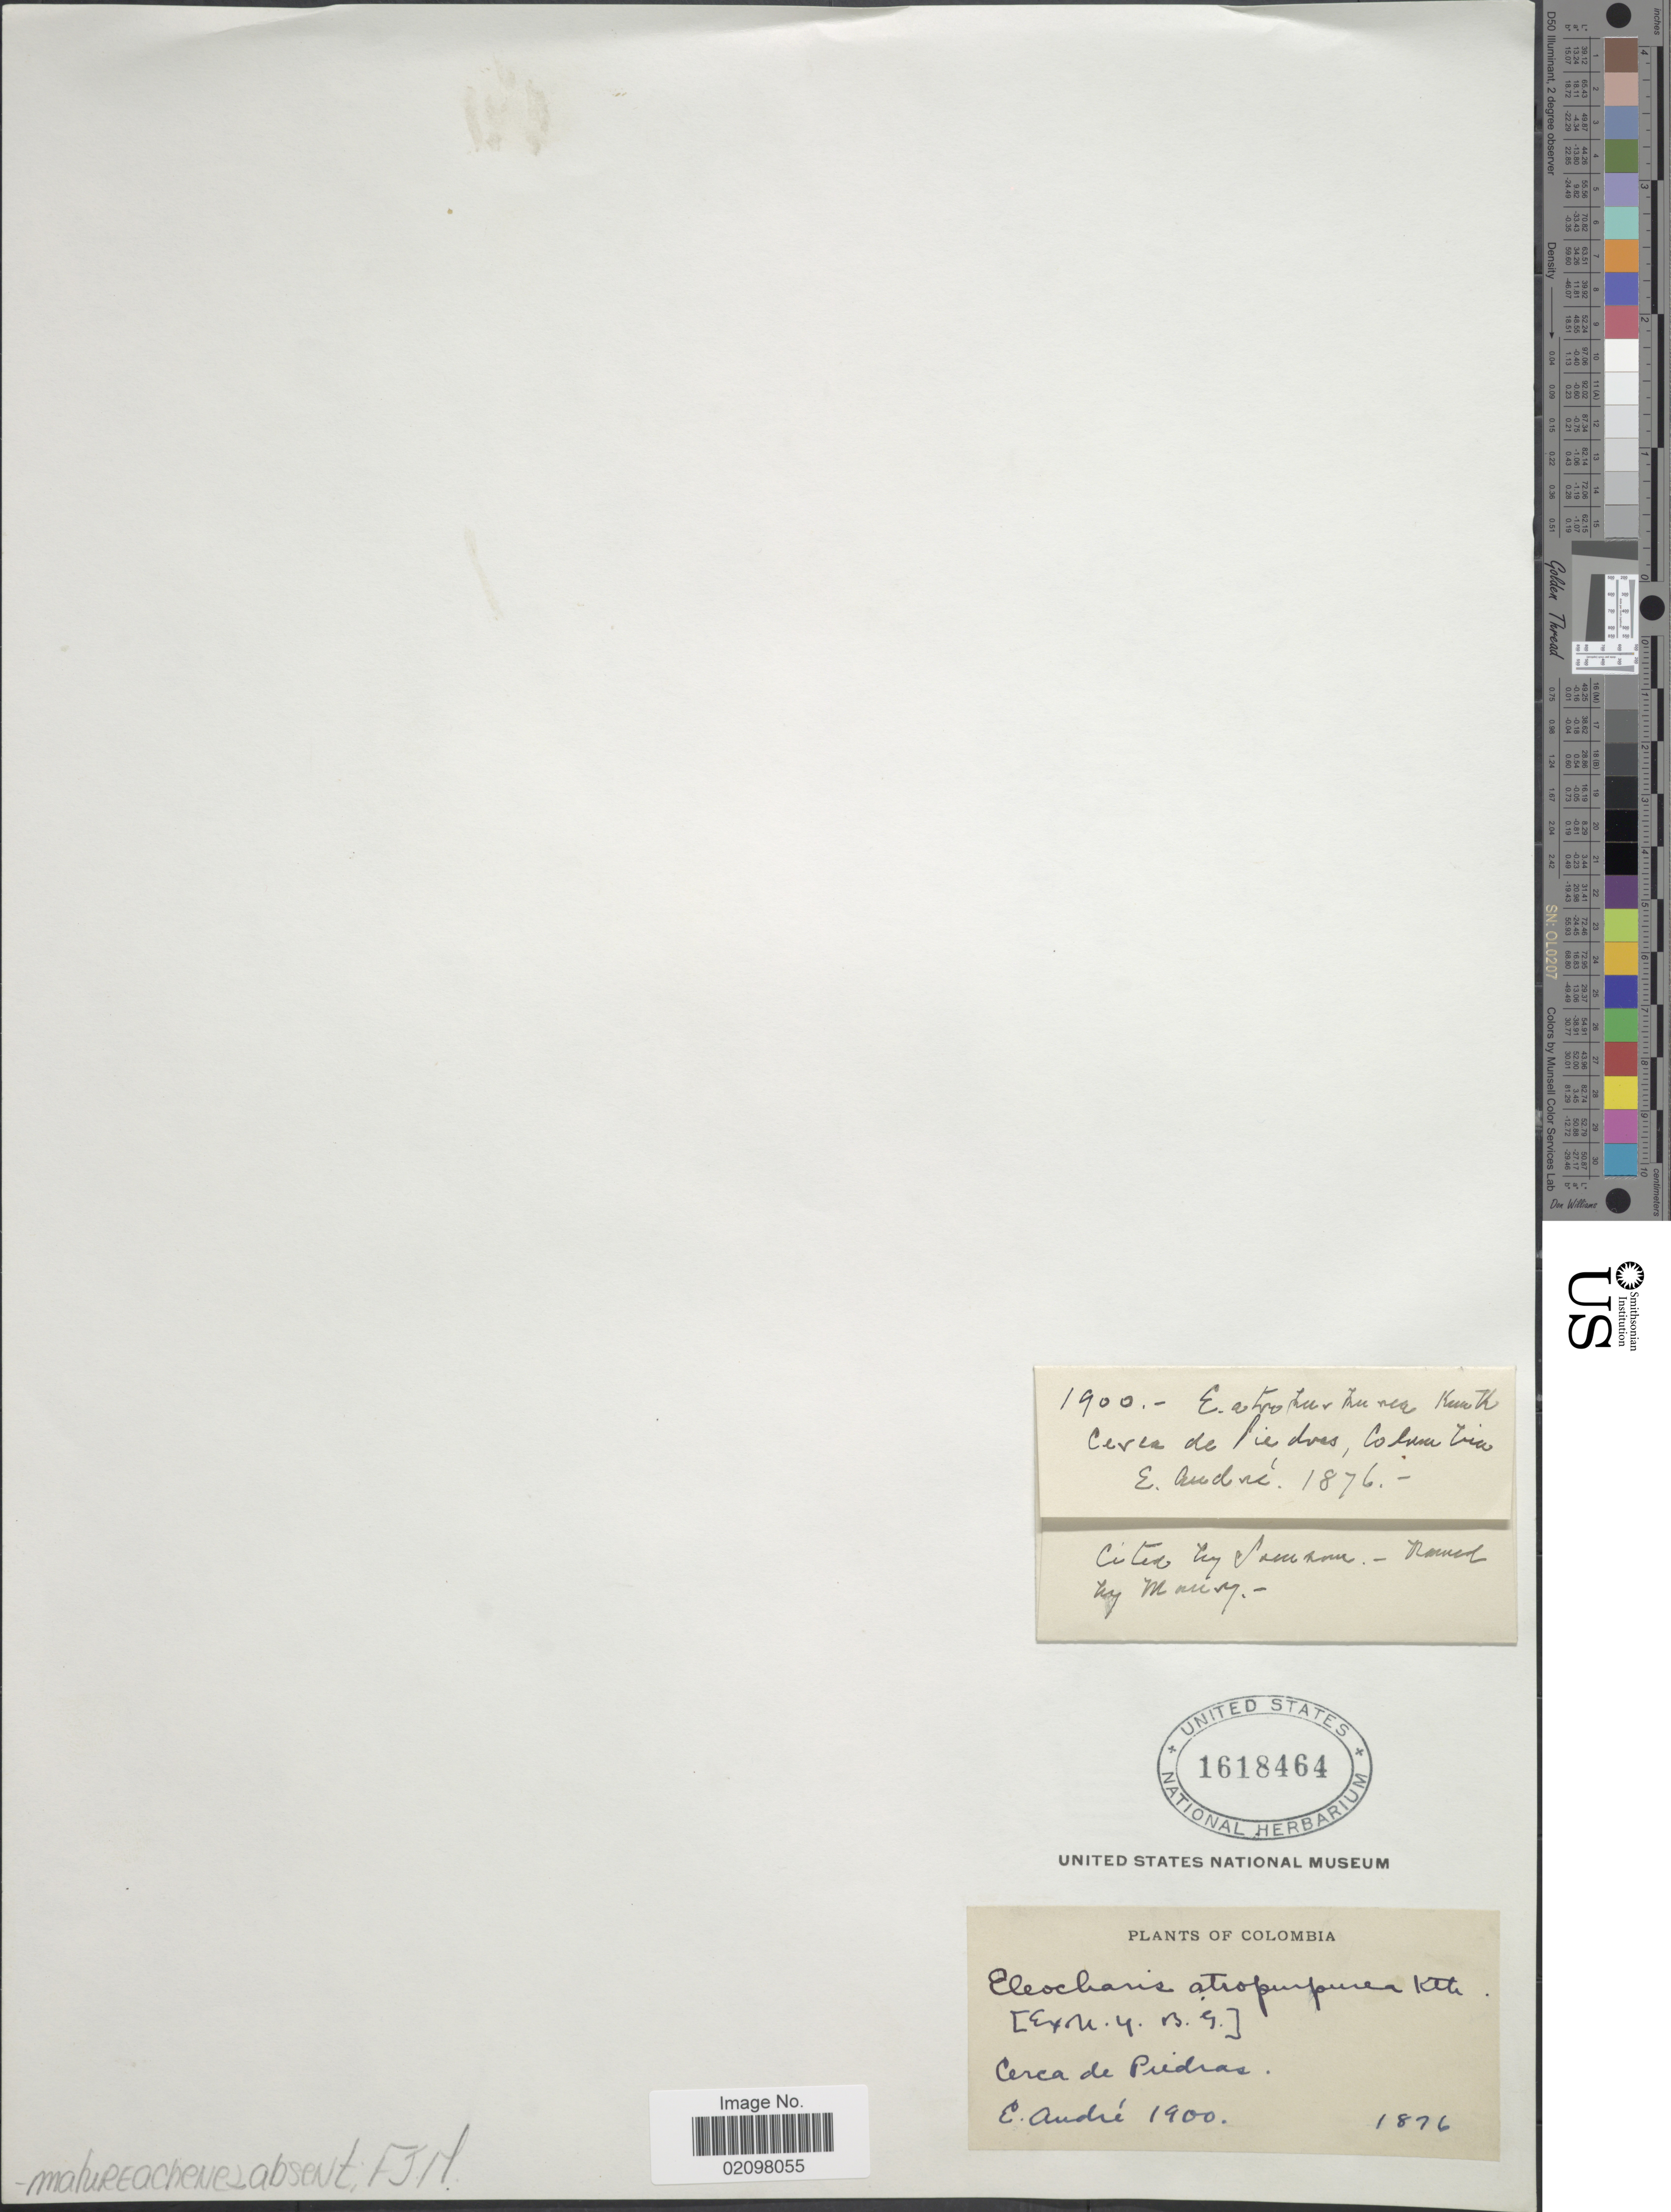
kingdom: Plantae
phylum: Tracheophyta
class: Liliopsida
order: Poales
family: Cyperaceae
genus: Eleocharis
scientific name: Eleocharis atropurpurea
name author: (Retz.) J. Presl & C. Presl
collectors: E. Andre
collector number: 1900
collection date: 1876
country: Colombia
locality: Cera de Piedras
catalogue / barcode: US 1618464